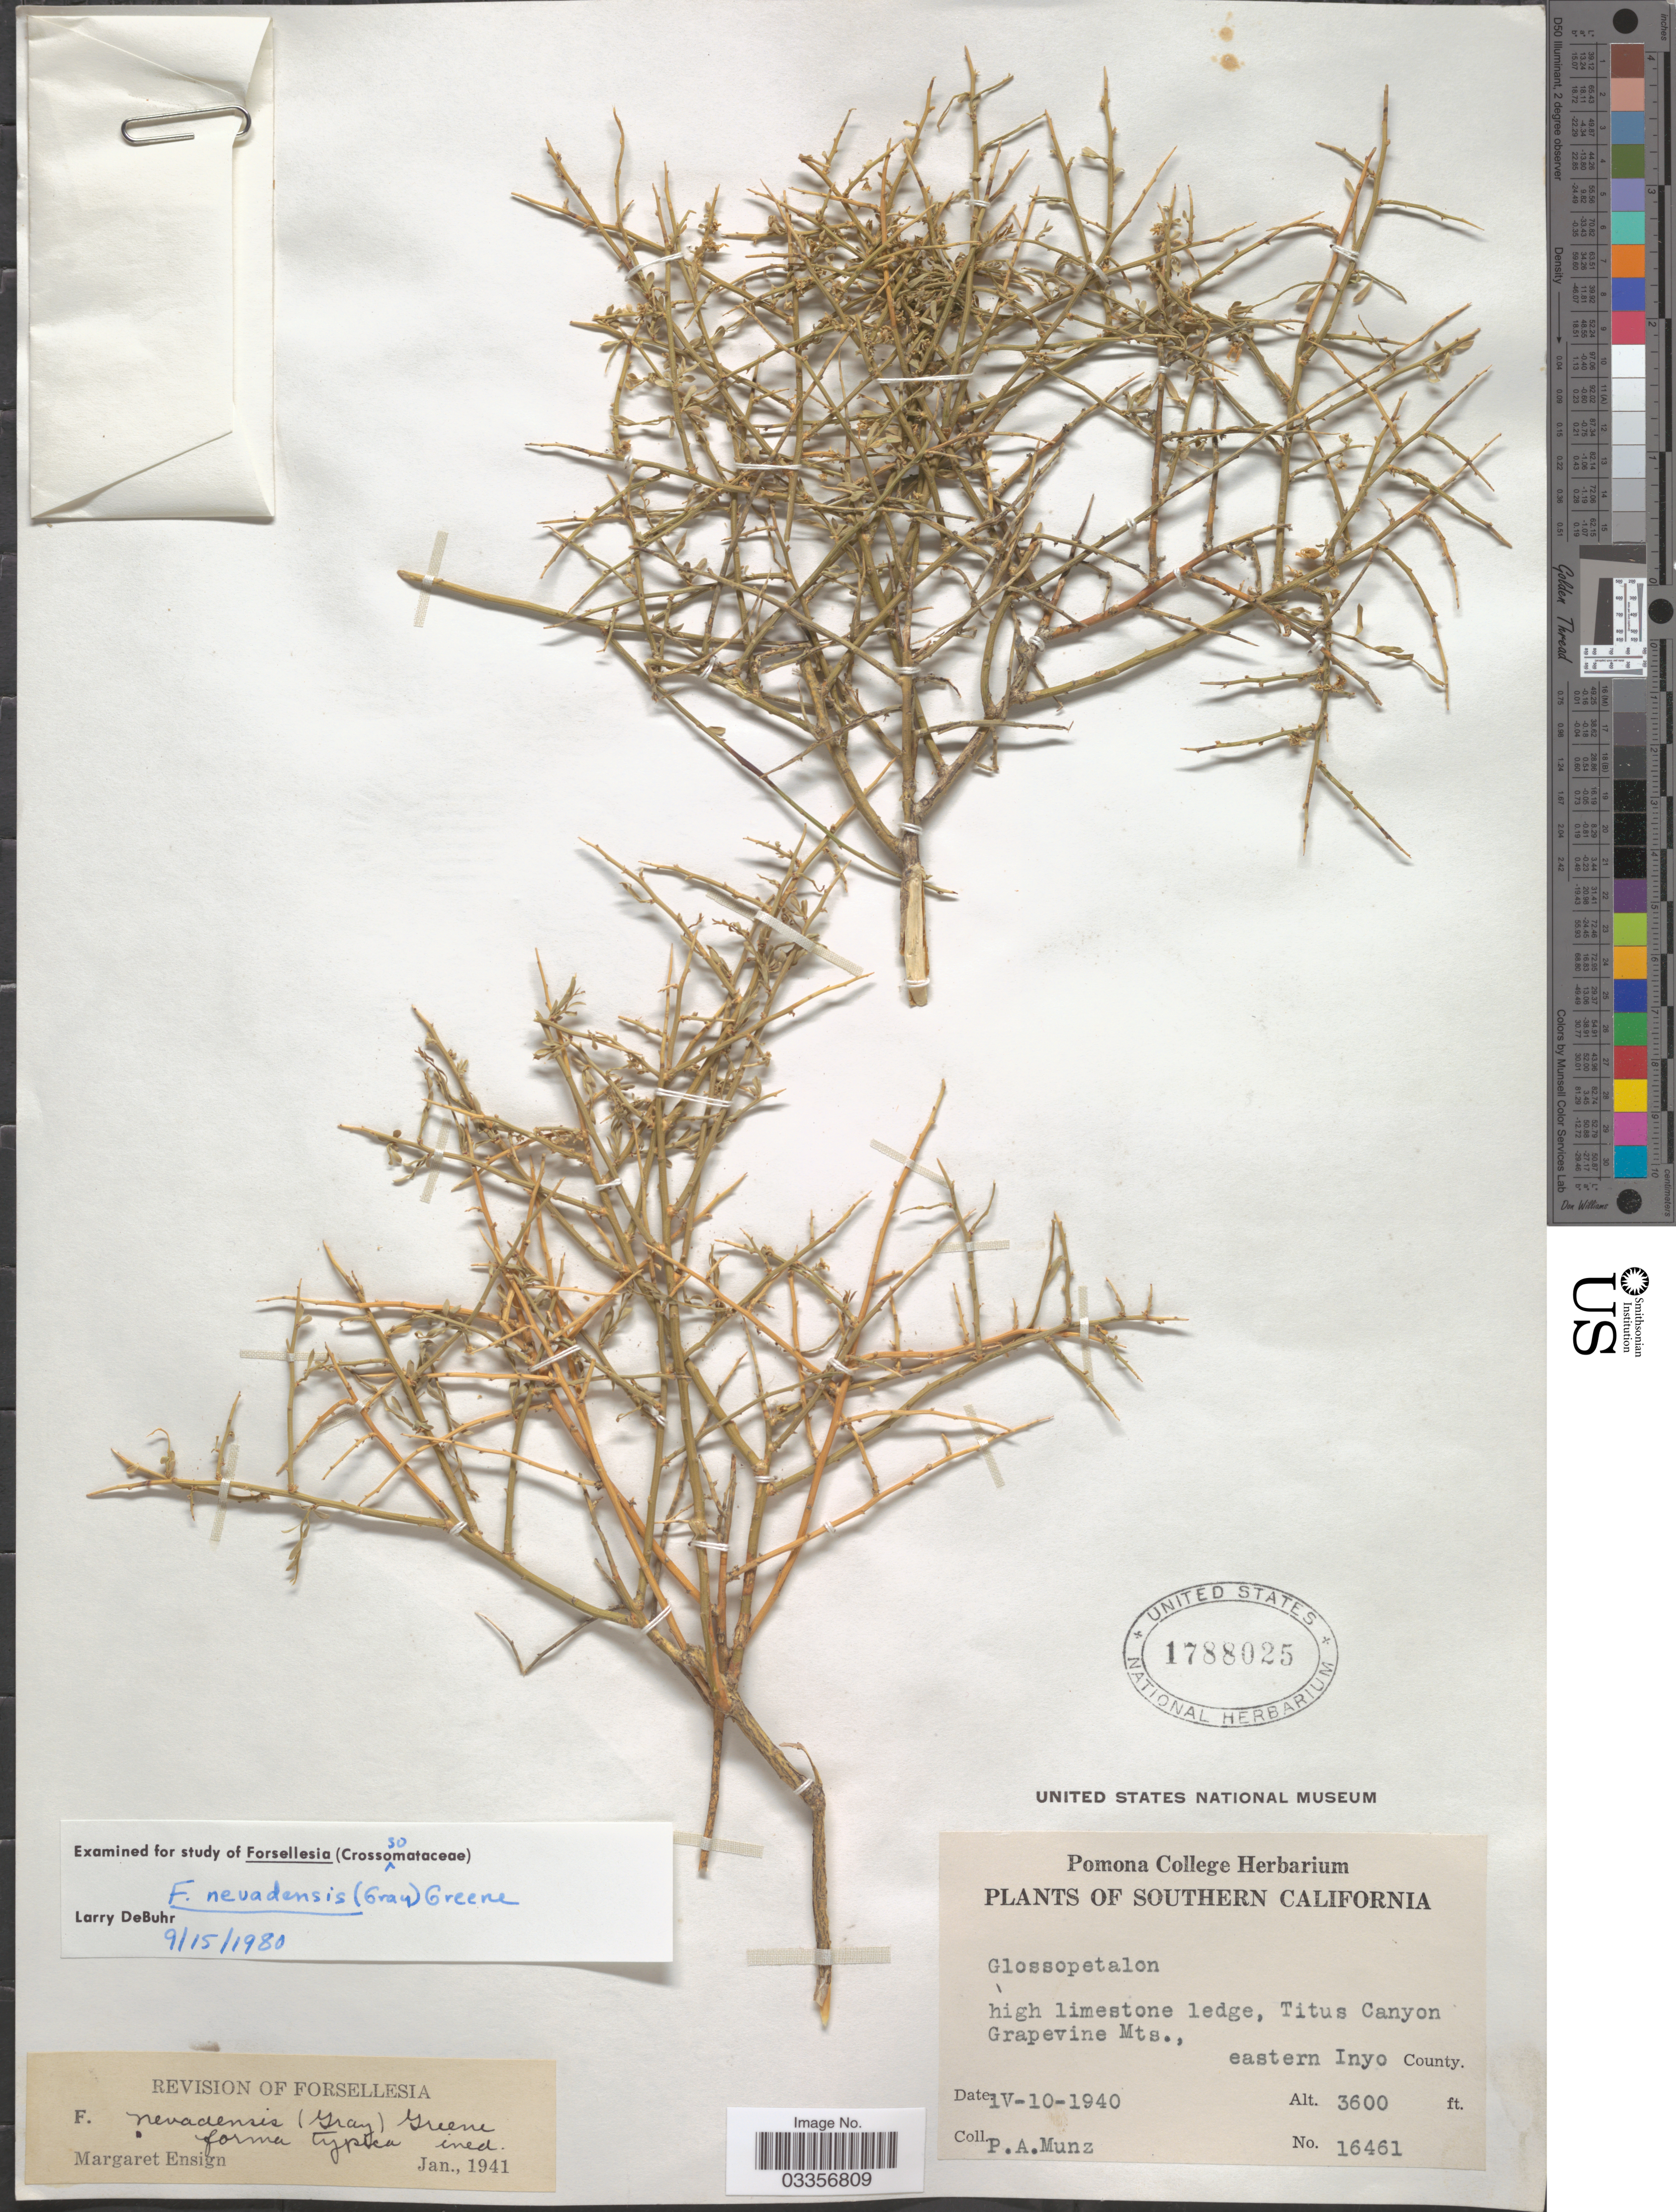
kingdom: Plantae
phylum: Tracheophyta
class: Magnoliopsida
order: Crossosomatales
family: Crossosomataceae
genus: Glossopetalon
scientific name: Glossopetalon spinescens var. aridum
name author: M.E. Jones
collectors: P. A. Munz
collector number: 16461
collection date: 1940-04-10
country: United States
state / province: California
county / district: Inyo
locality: Southern California, Titus Canyon, Grapevine Mts., eastern Inyo County.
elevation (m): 1097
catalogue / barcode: US 1788025